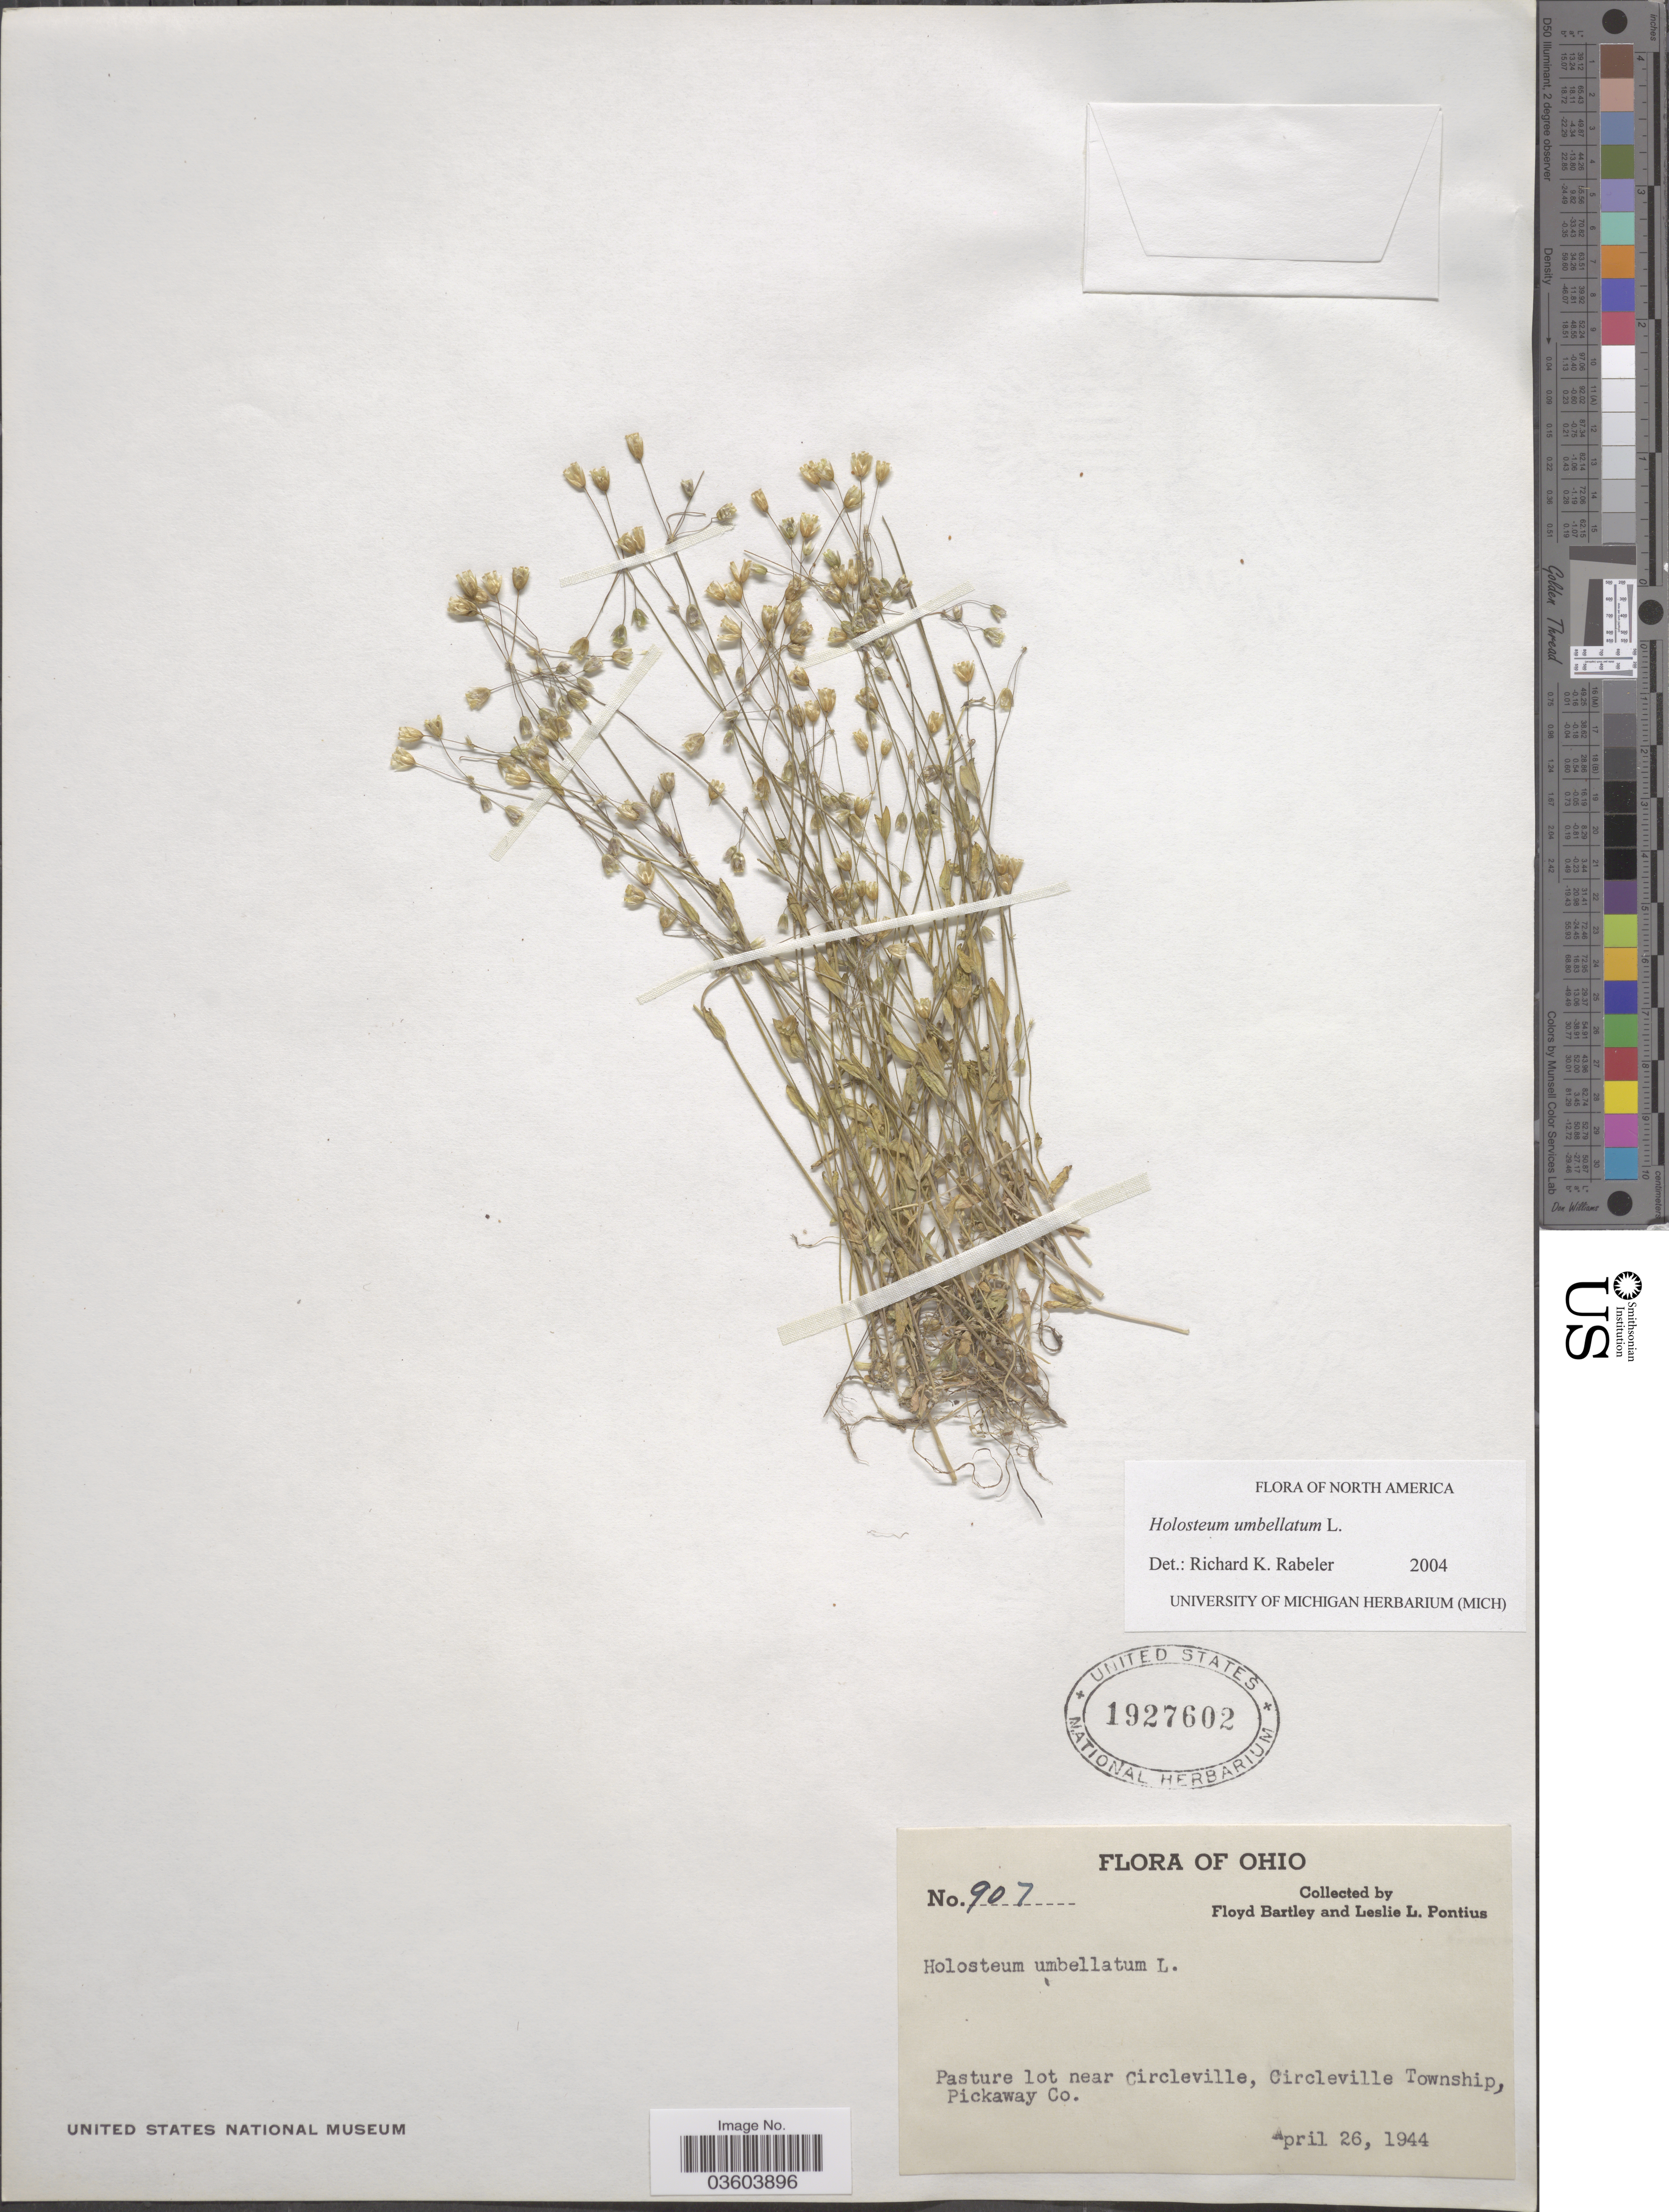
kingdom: Plantae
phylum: Tracheophyta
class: Magnoliopsida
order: Caryophyllales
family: Caryophyllaceae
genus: Holosteum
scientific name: Holosteum umbellatum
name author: L.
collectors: F. Bartley & L. Pontius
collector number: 907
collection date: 1944-04-26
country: United States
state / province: Ohio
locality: Pasture lot near Circleville, Circleville Township, Pickaway Co.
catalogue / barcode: US 1927602